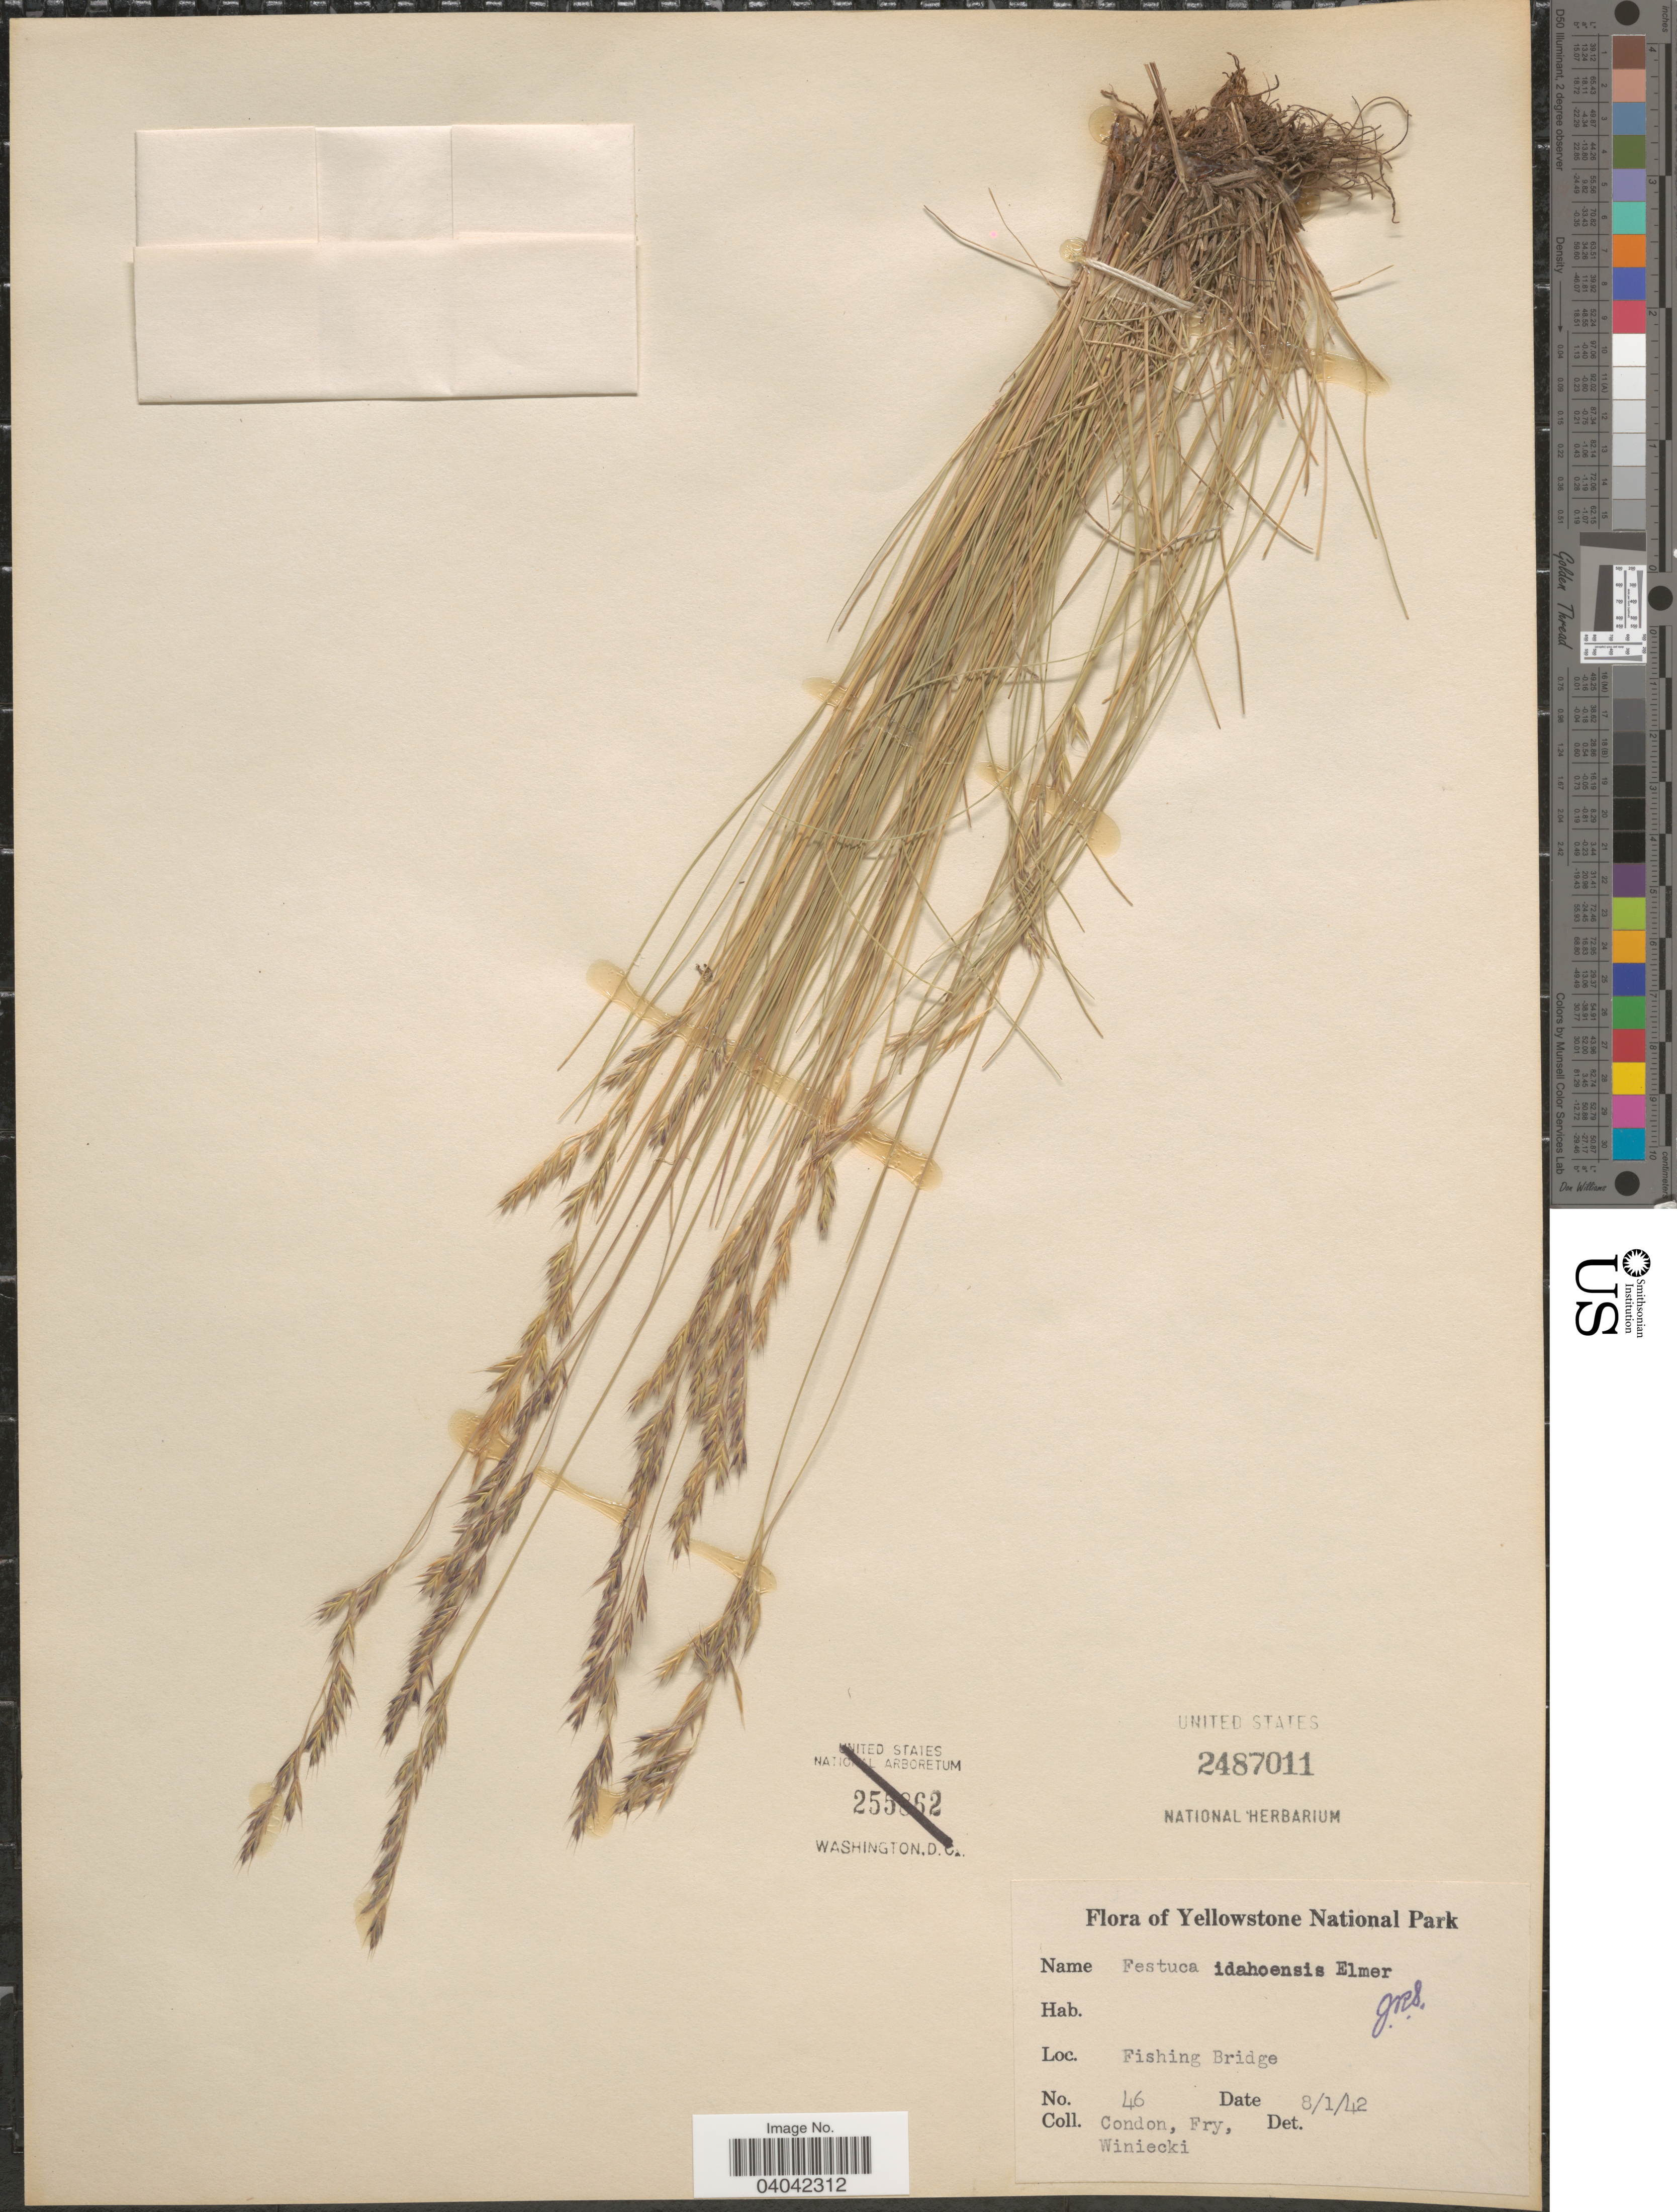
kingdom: Plantae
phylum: Tracheophyta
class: Liliopsida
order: Poales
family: Poaceae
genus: Festuca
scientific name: Festuca idahoensis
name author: Elmer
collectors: Condon, -. Fry & Winiecki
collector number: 46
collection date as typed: Transcribed d/m/y: 1/8/42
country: United States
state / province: Wyoming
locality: Yellowstone National Park. Fishing Bridge.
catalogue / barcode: US 2487011